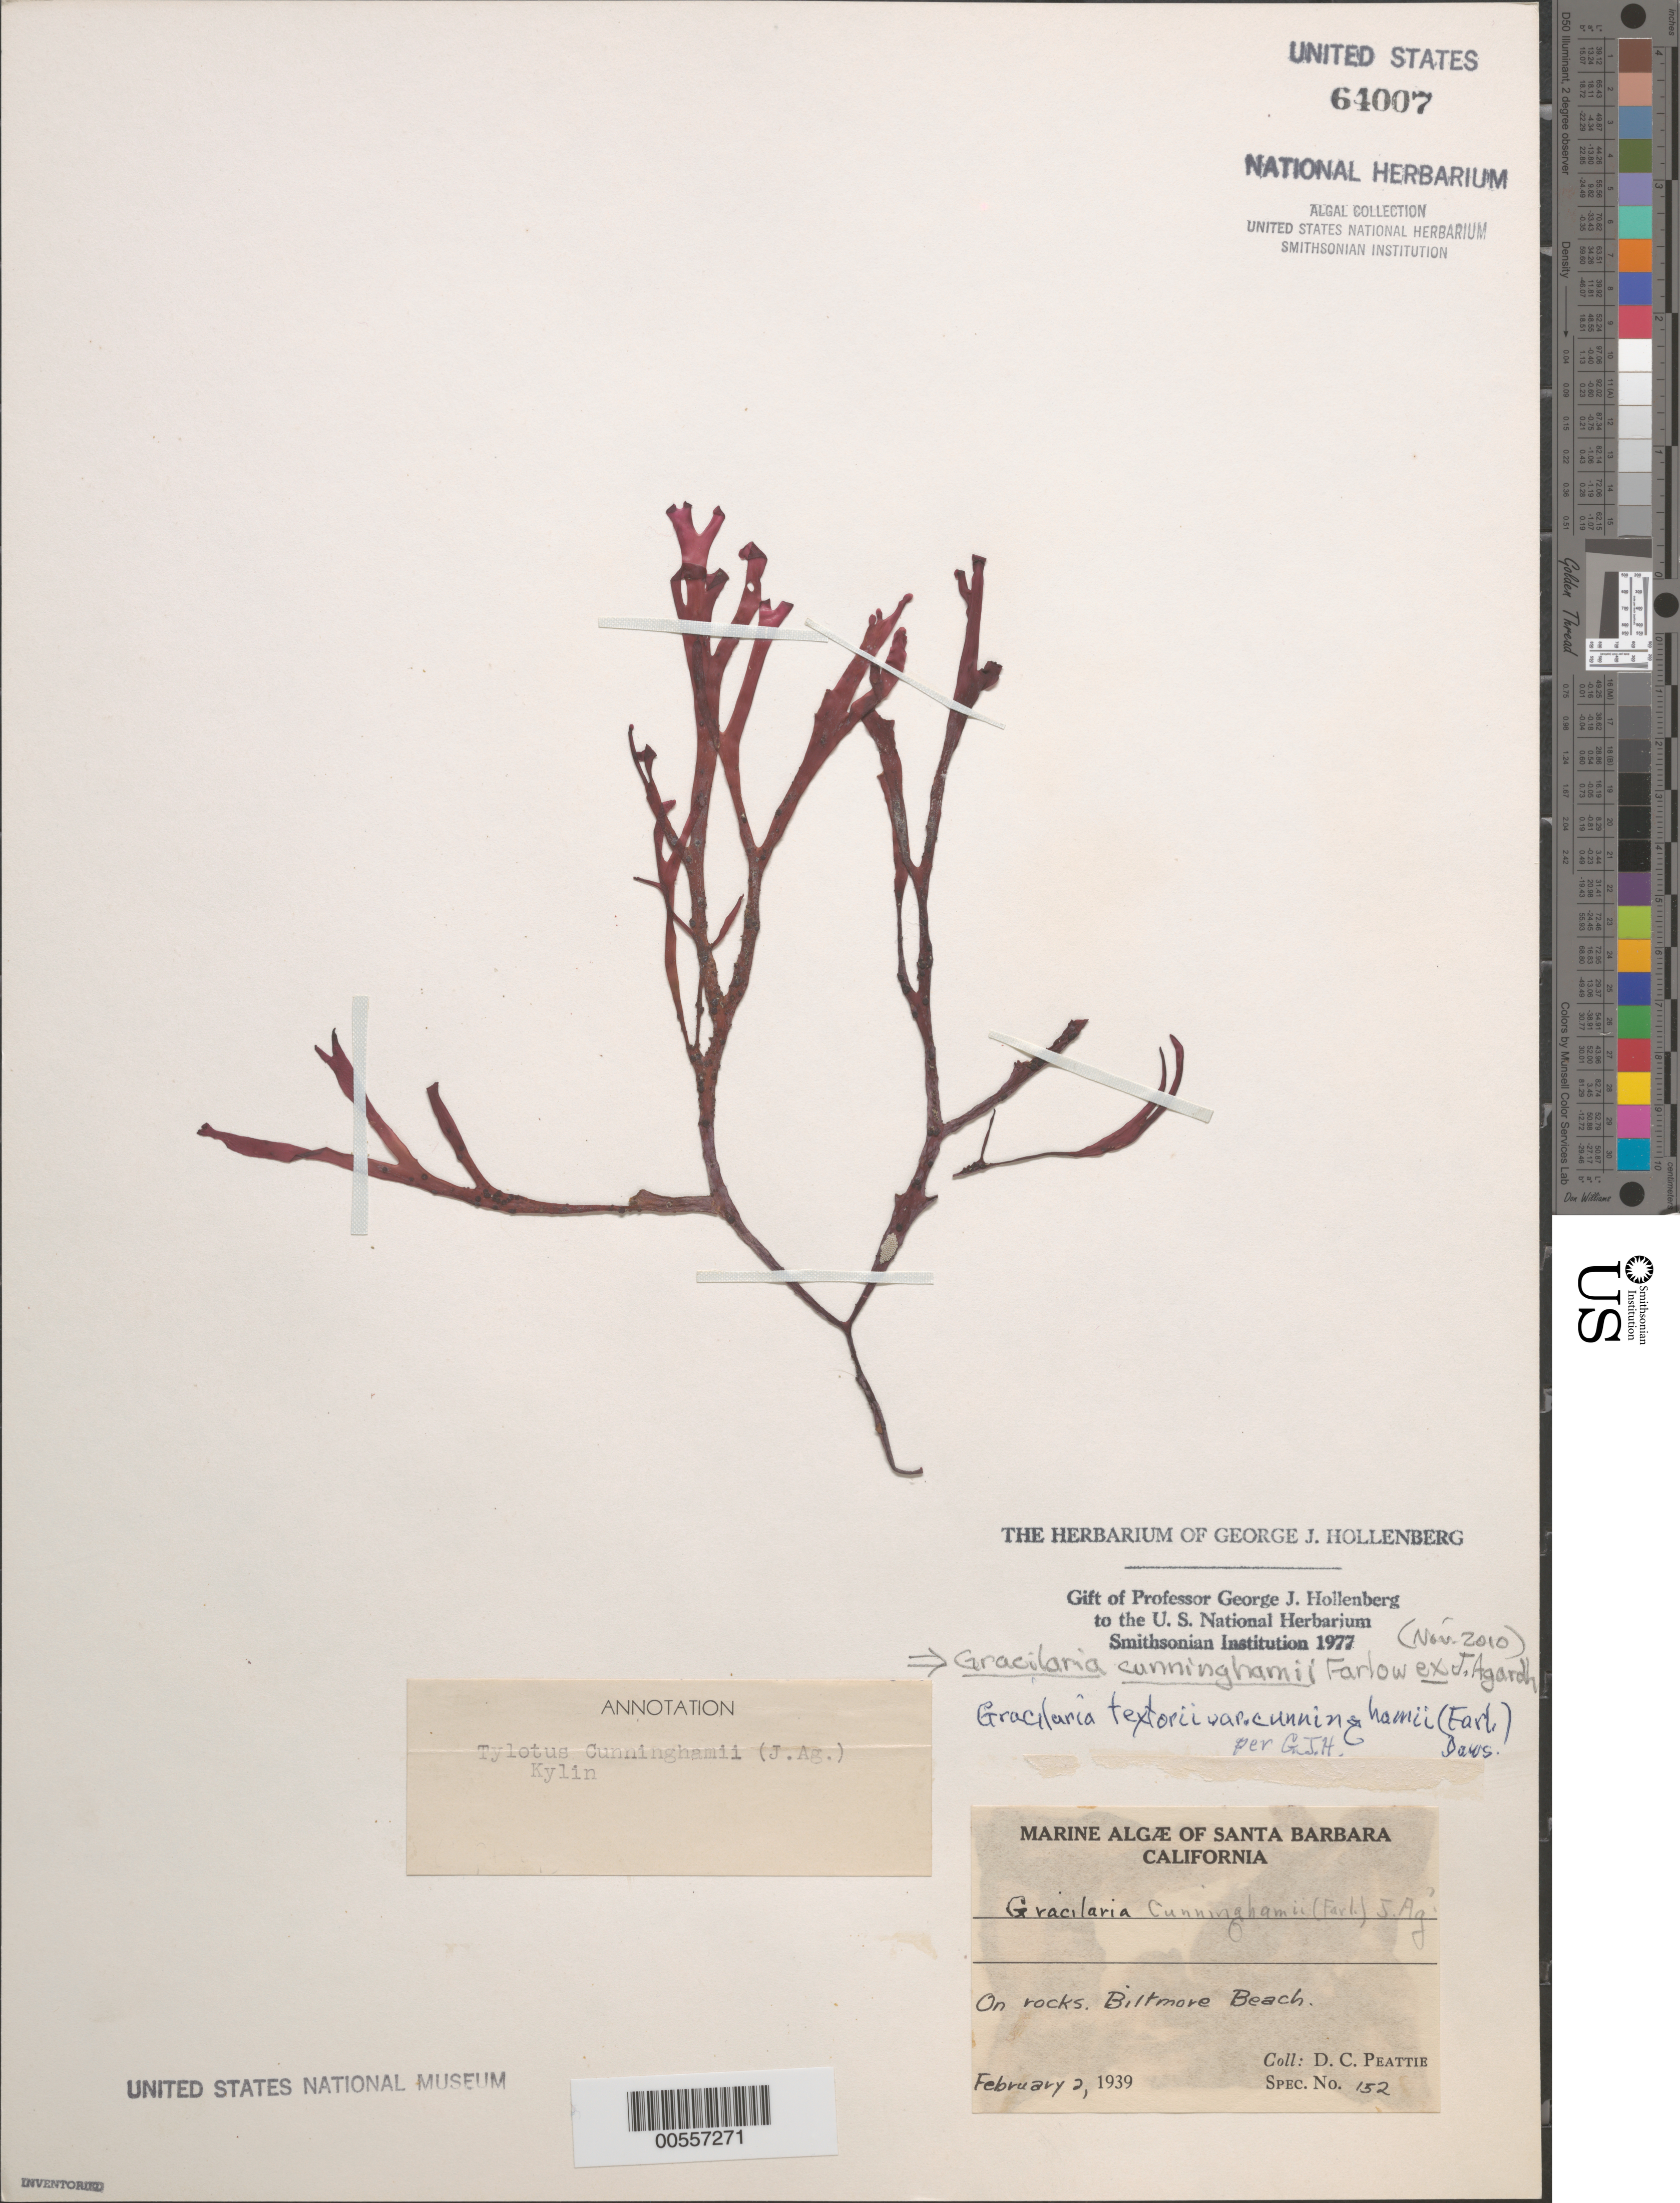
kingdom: Plantae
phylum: Rhodophyta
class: Florideophyceae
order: Gracilariales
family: Gracilariaceae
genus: Gracilaria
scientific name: Gracilaria textorii var. cunninghamii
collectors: D. Peattie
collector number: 152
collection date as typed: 02 Feb 1939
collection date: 1939-02-02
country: United States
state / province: California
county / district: Santa Barbara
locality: Biltmore Beach, Montecito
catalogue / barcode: US 64007